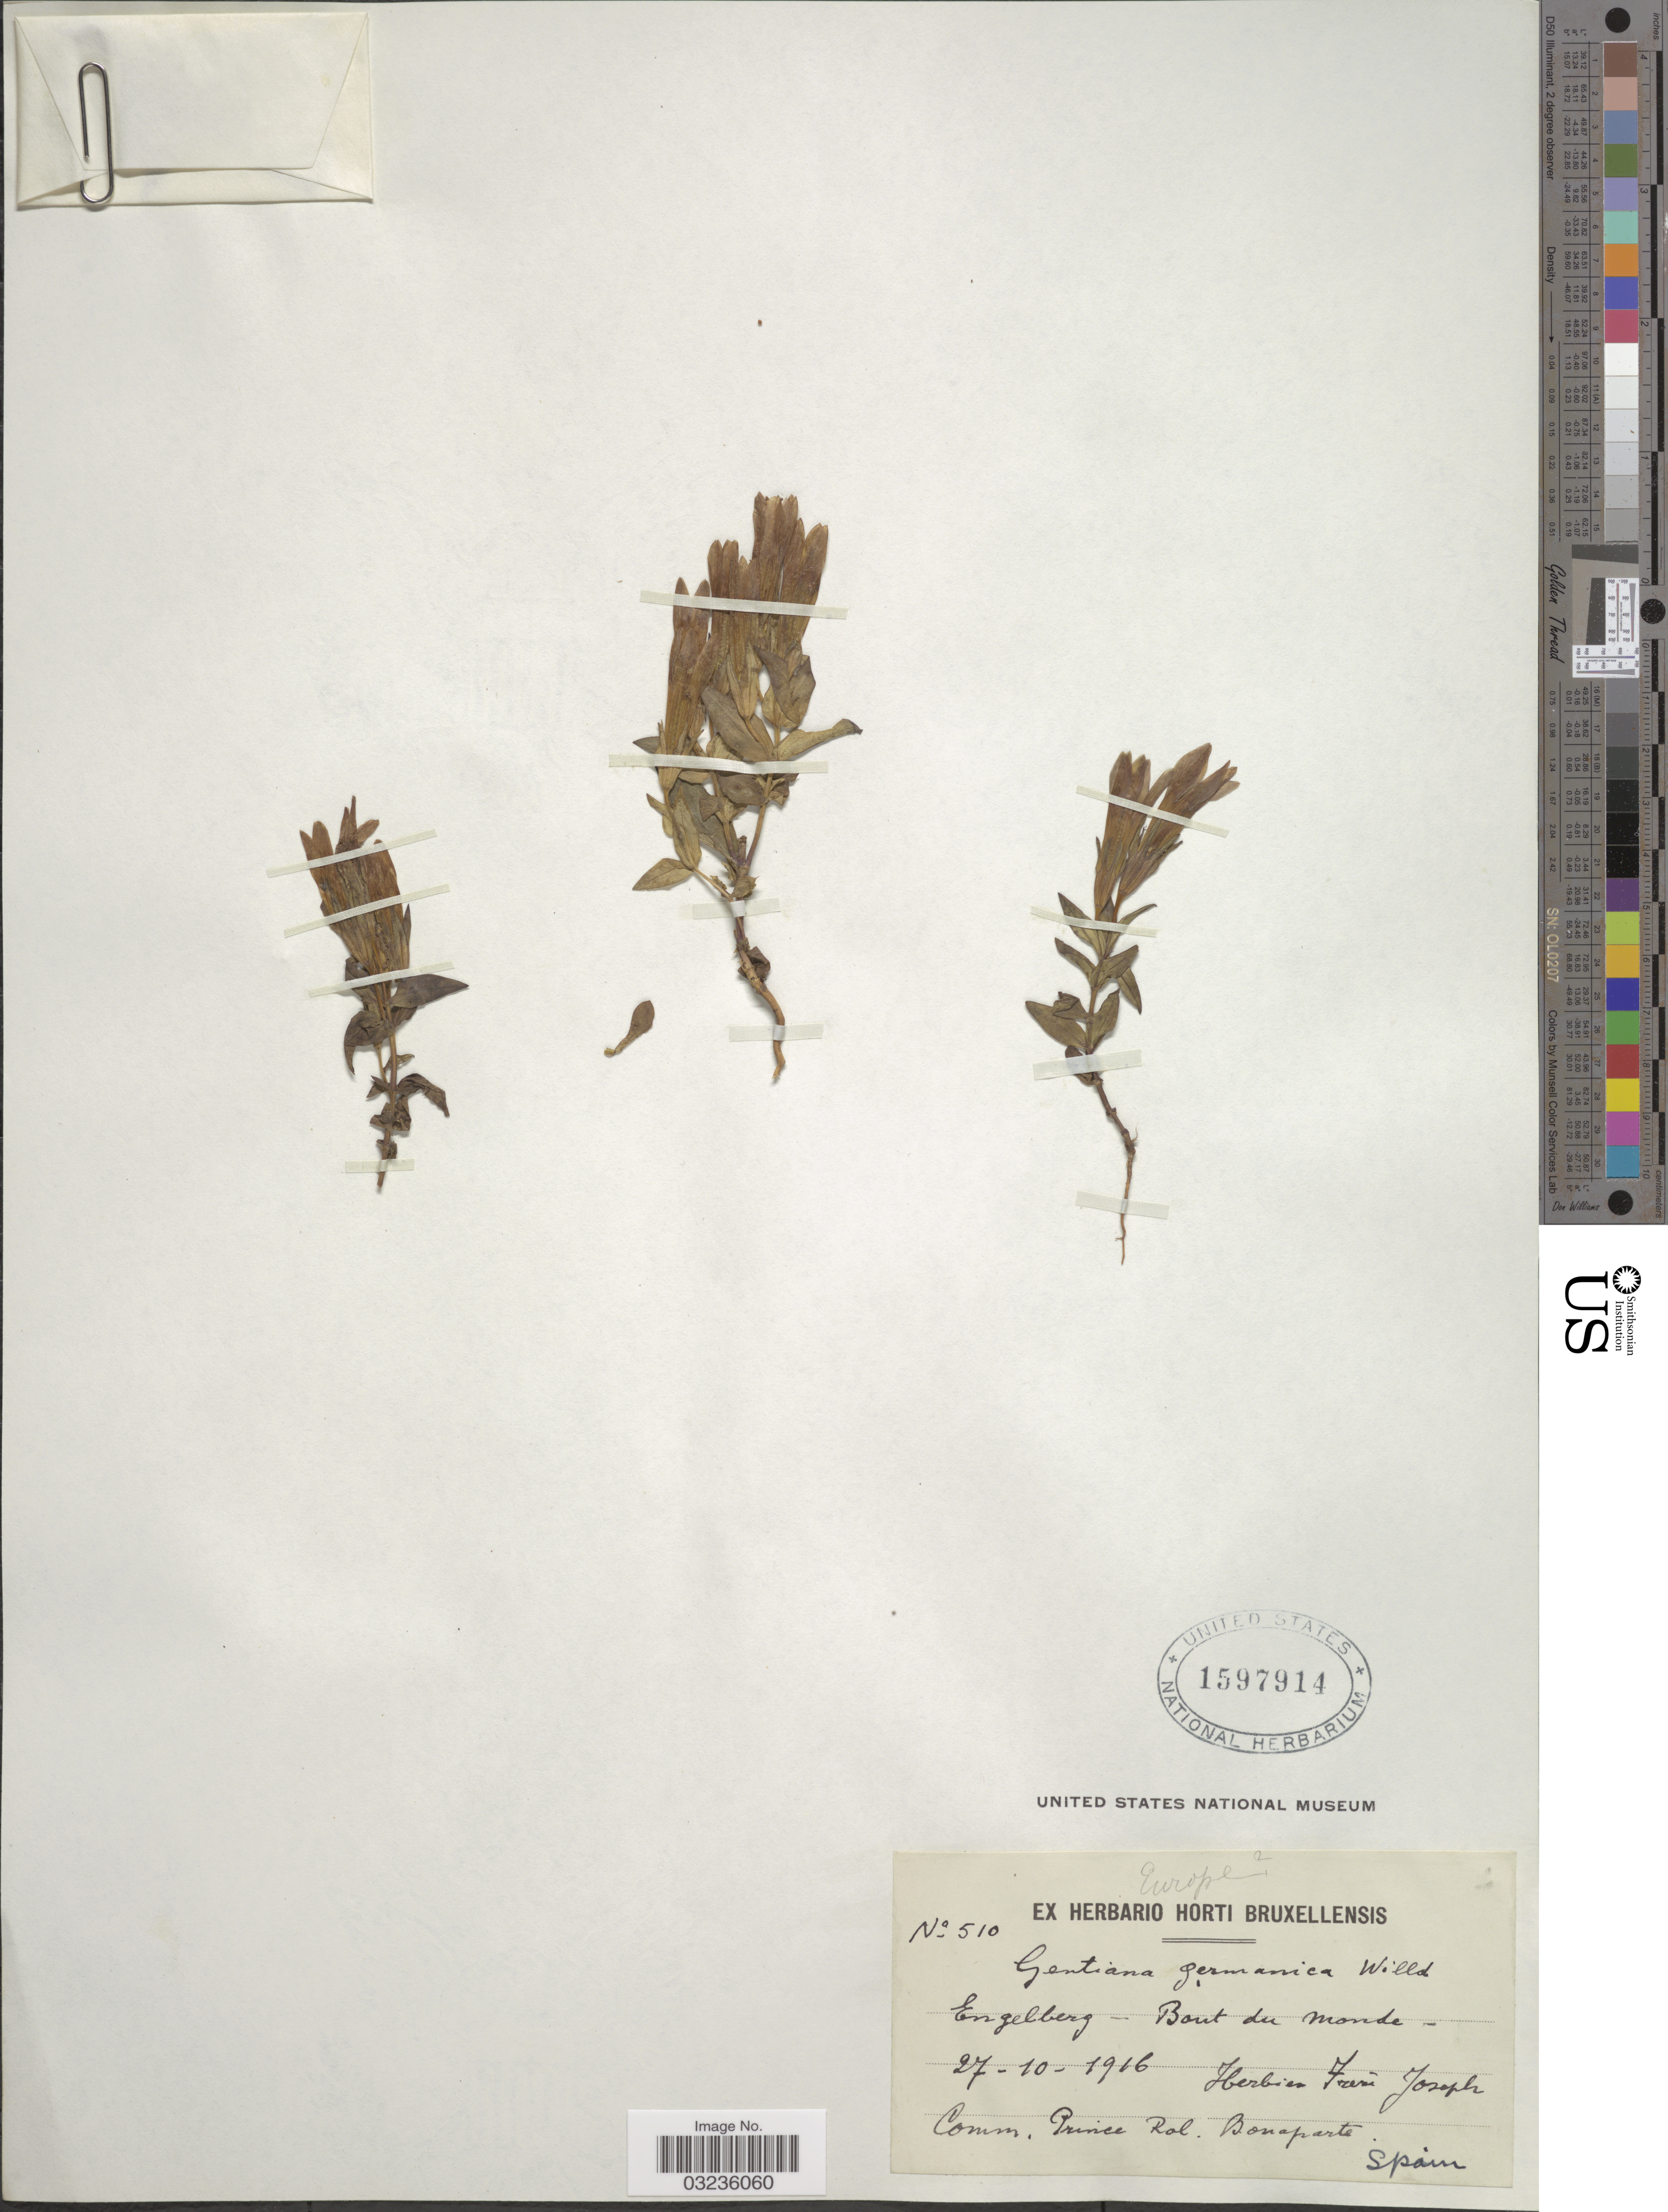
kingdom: Plantae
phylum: Tracheophyta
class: Magnoliopsida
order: Gentianales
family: Gentianaceae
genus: Gentiana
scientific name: Gentiana germanica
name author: Willd.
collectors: Ex herb. Frerè Joseph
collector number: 510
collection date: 1916-10-27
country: Spain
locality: Europe. Engelberg - Bout du Monte.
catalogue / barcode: US 1597914